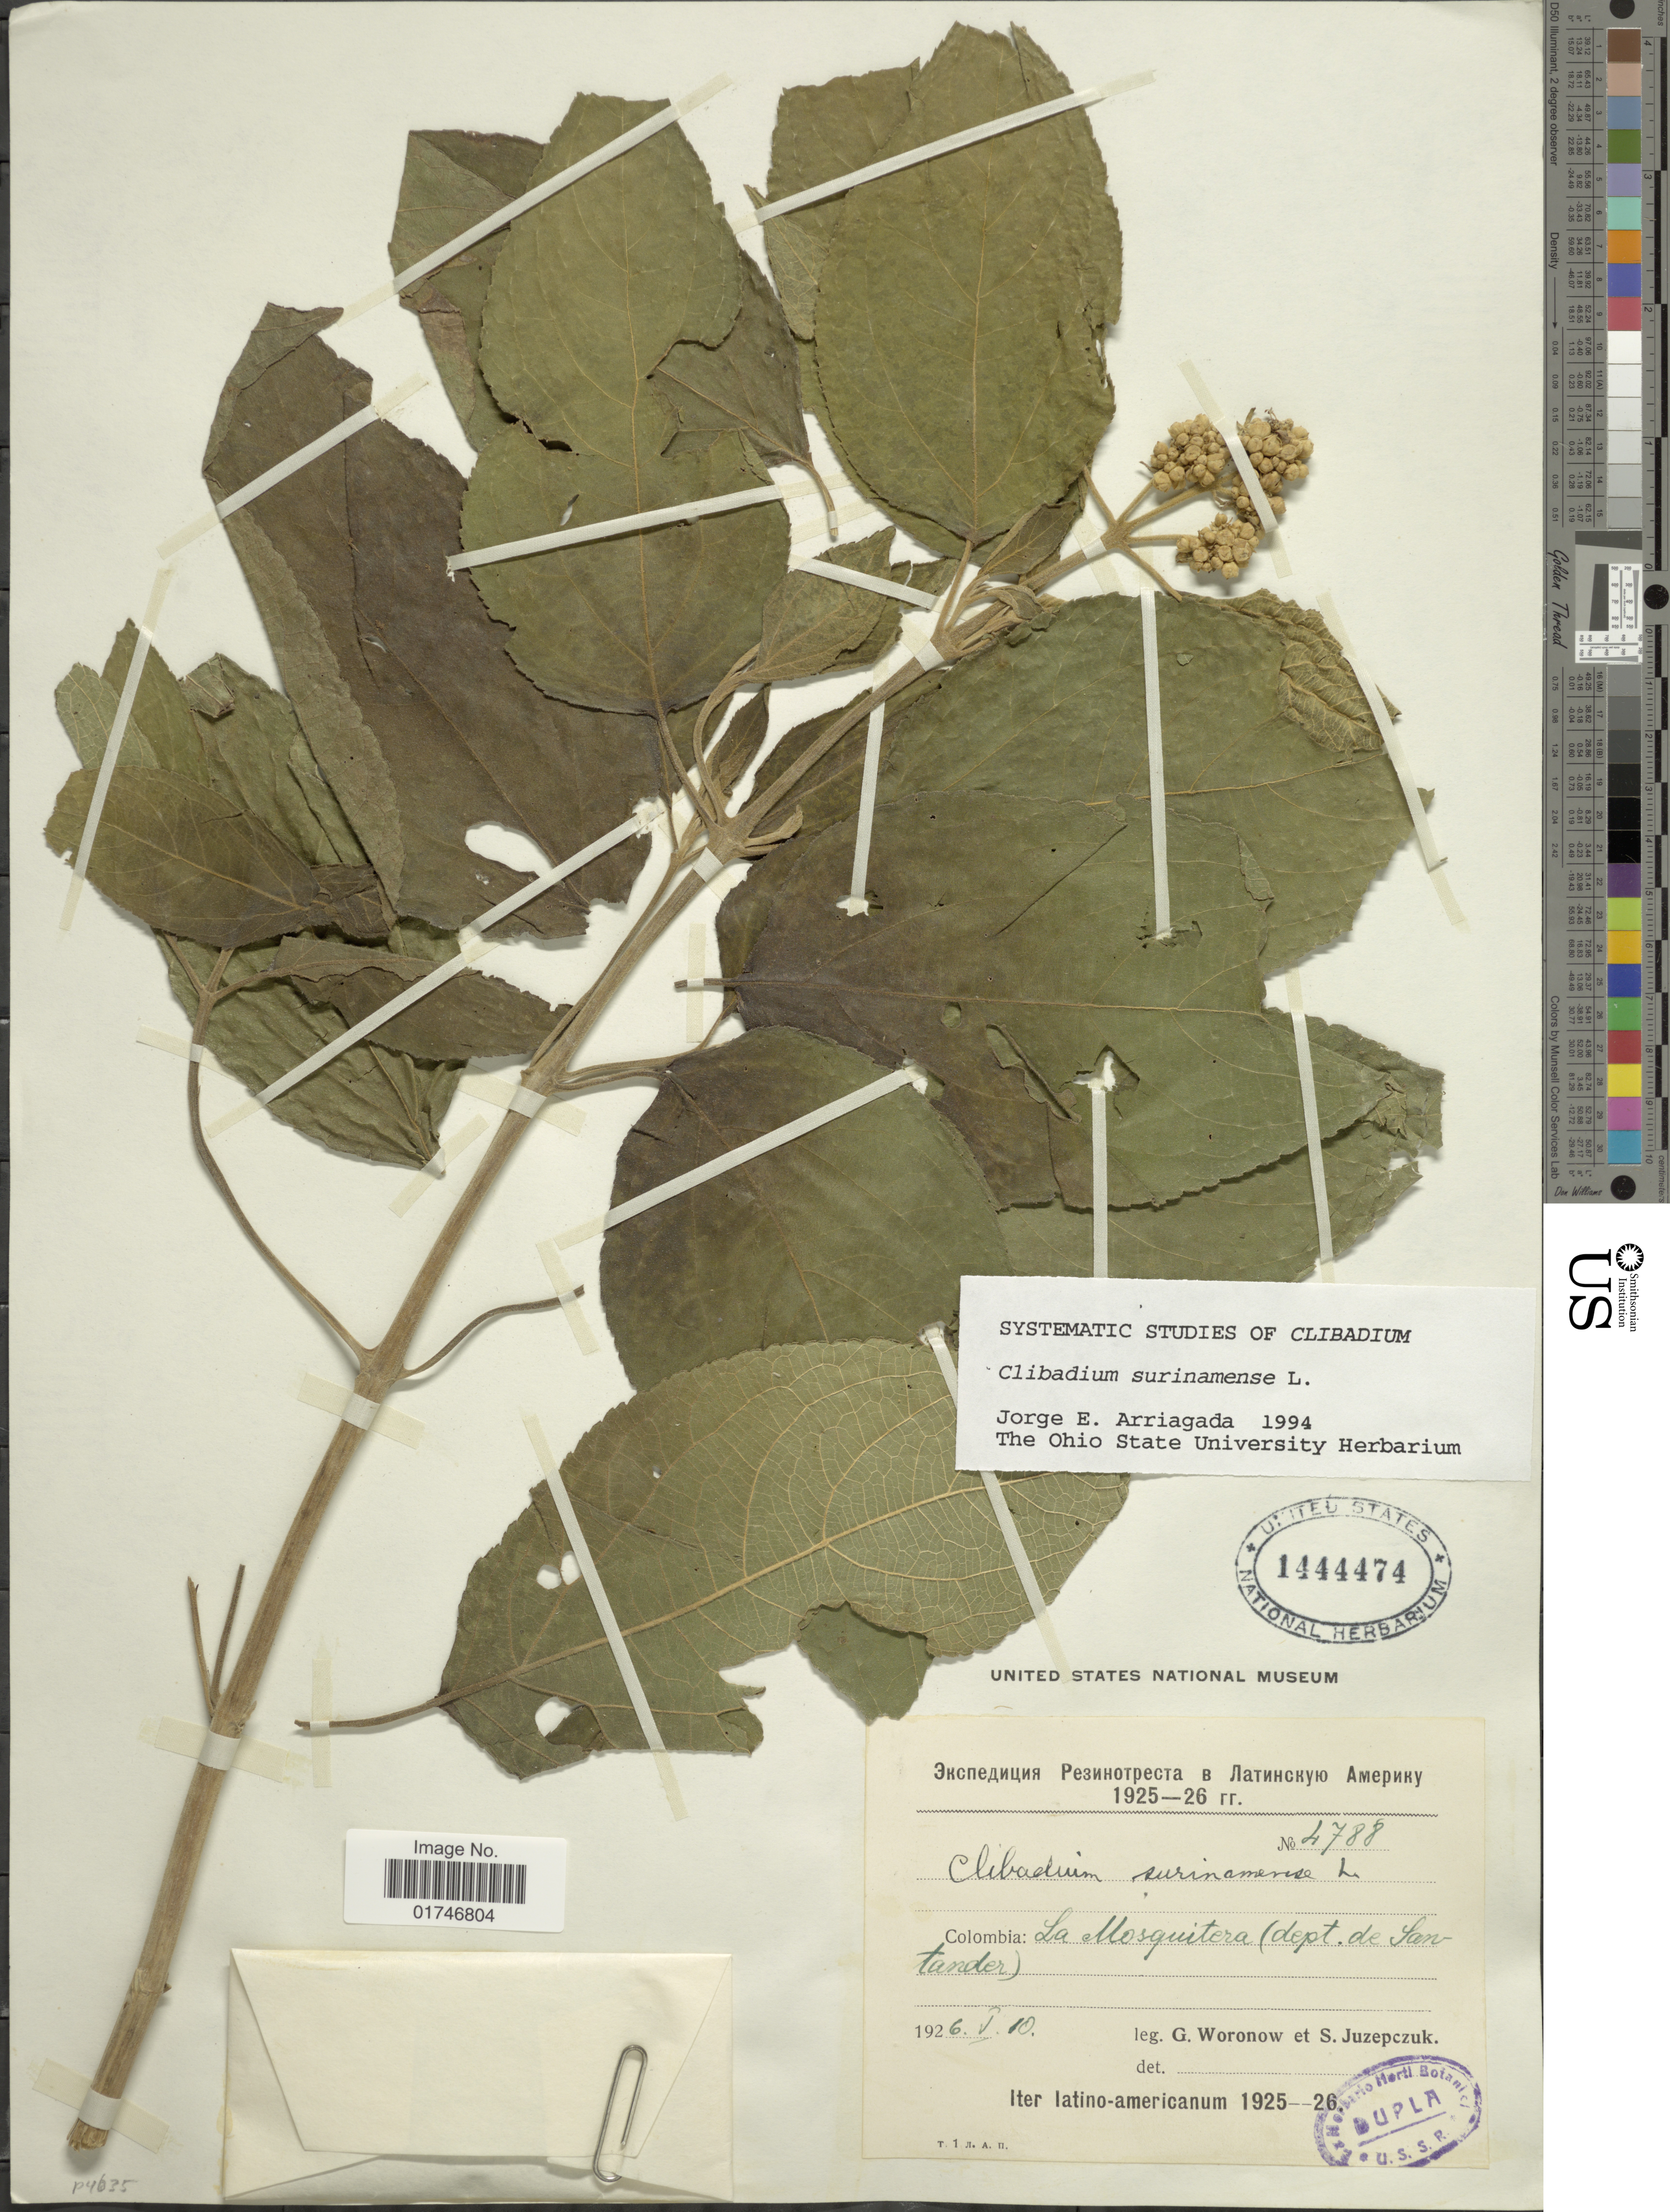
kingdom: Plantae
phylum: Tracheophyta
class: Magnoliopsida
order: Asterales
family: Asteraceae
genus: Clibadium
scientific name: Clibadium surinamense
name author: L.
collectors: G. Woronow & S. V. Juzepczuk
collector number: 4788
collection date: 1926-05-10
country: Colombia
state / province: Santander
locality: Colombia: La Mosquitera (dept. de Santander)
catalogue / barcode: US 1444474